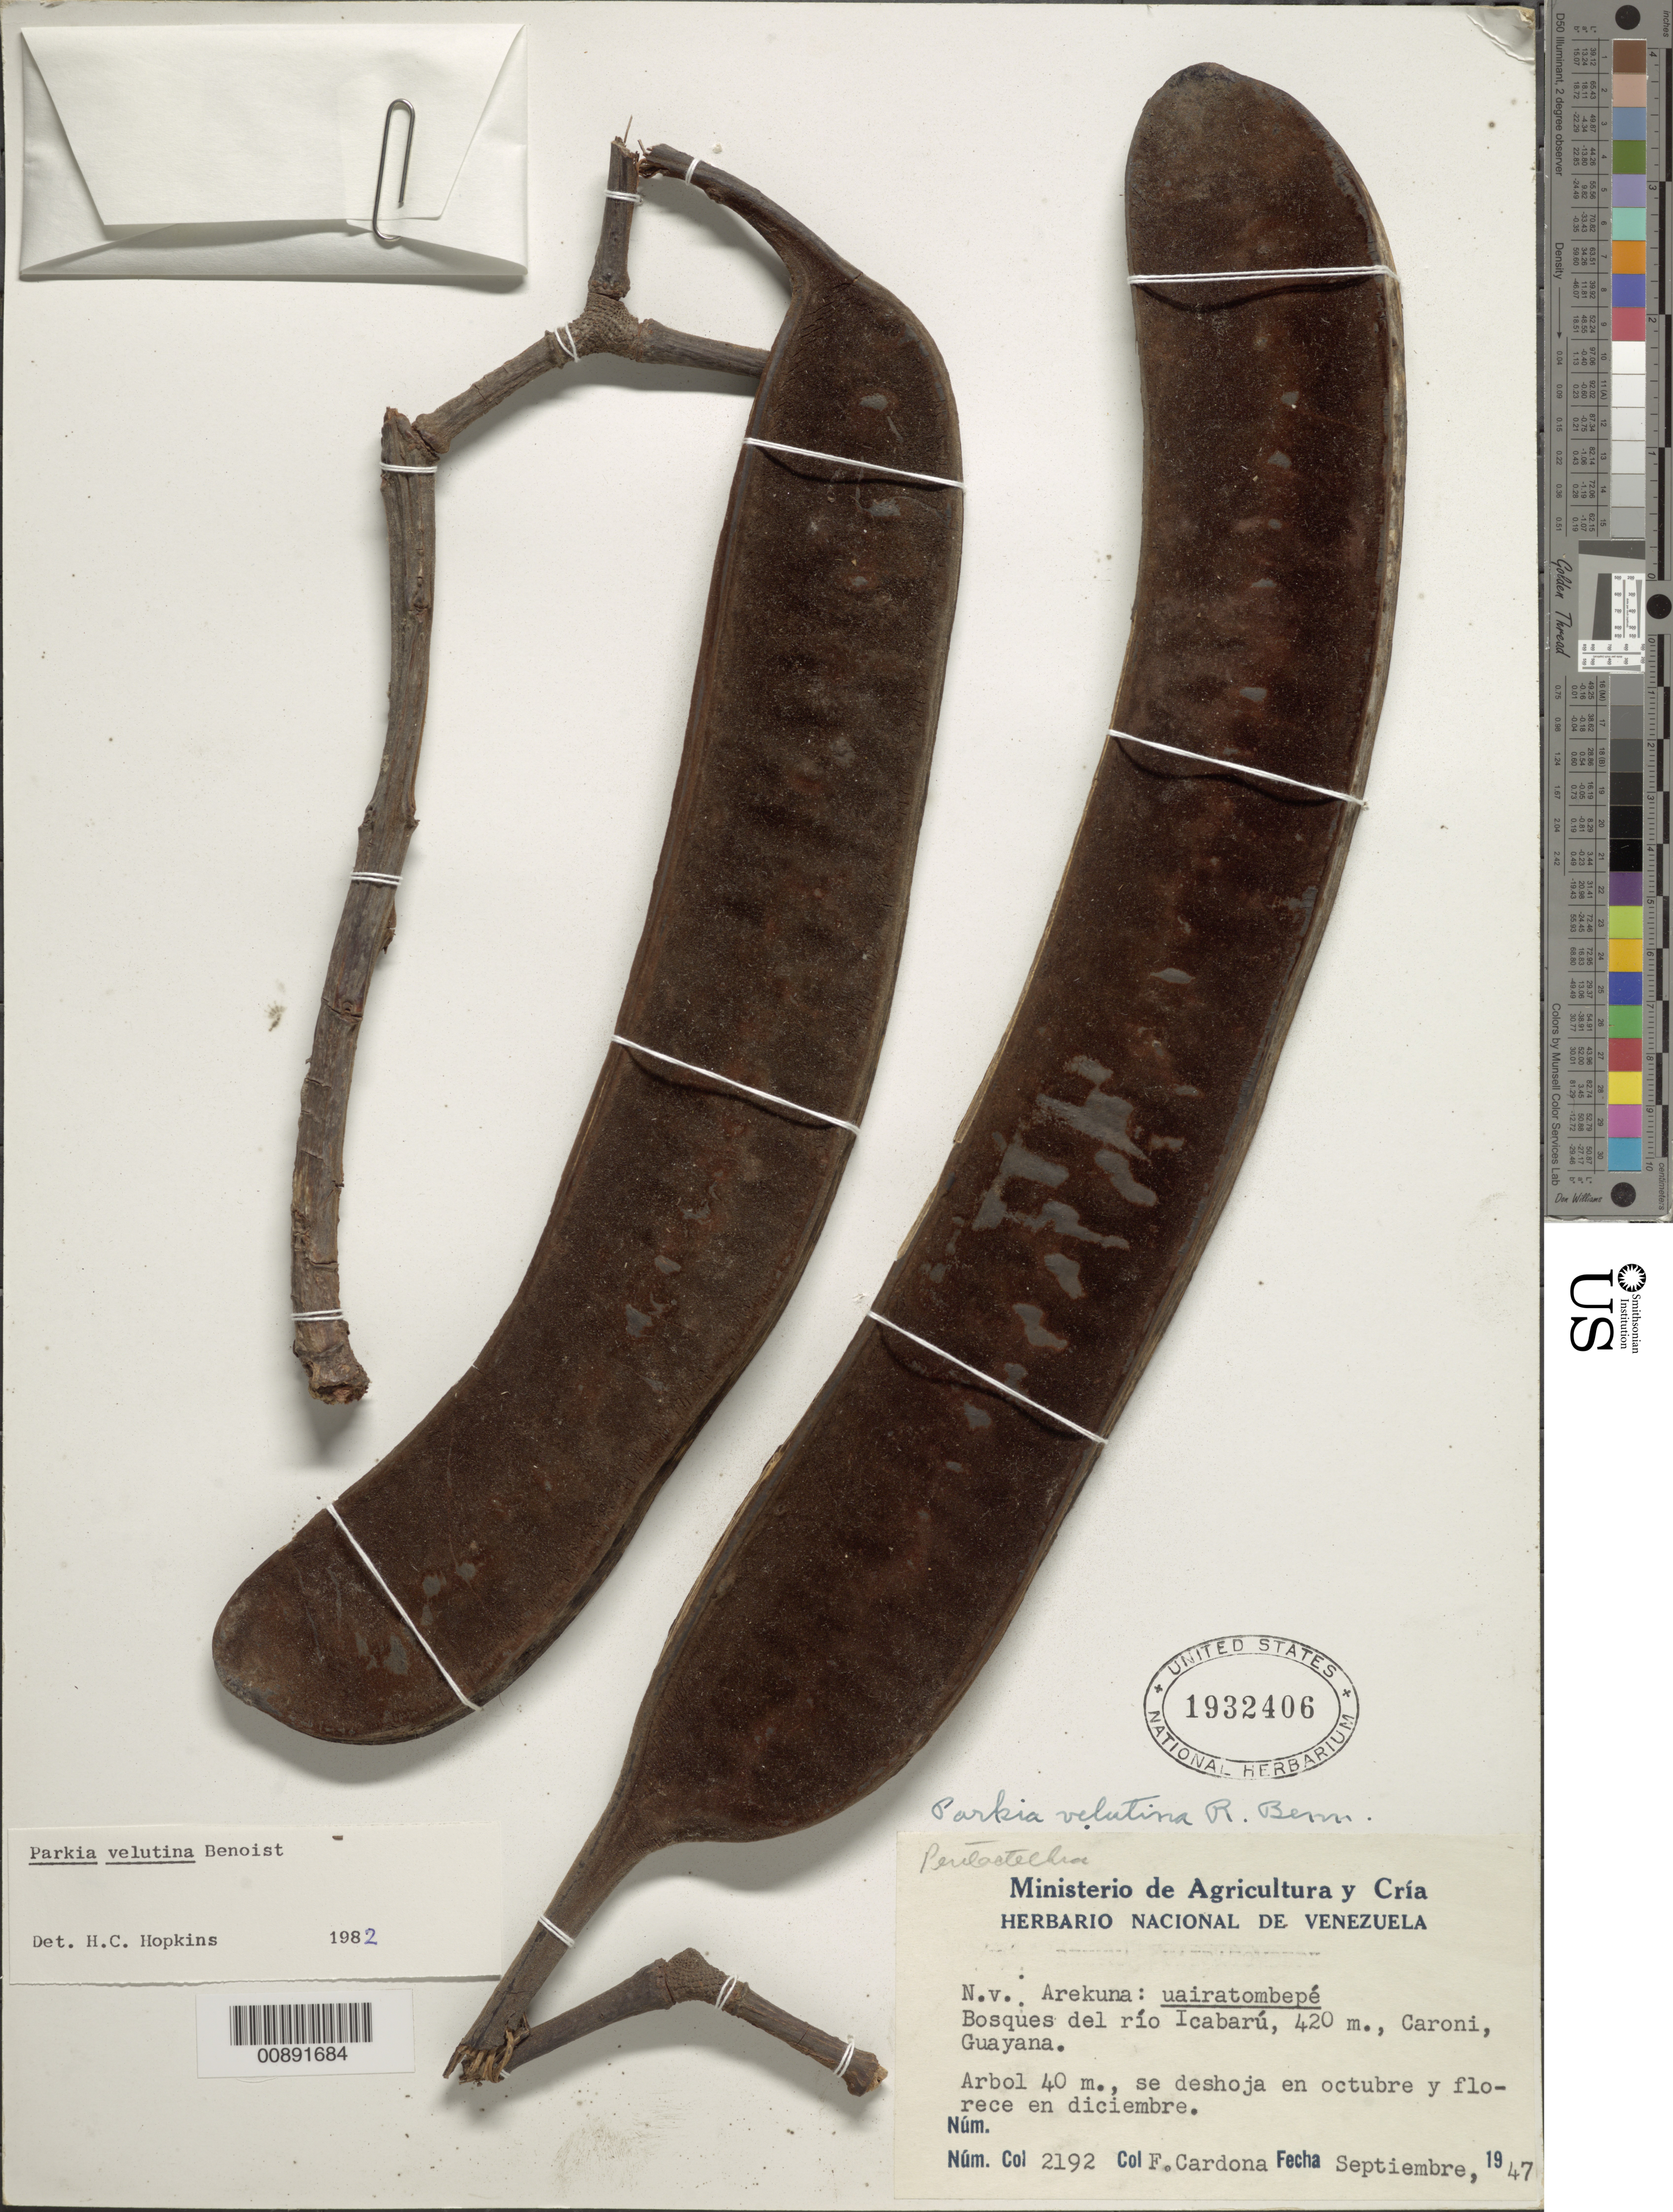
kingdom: Plantae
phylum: Tracheophyta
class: Magnoliopsida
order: Fabales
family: Fabaceae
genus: Parkia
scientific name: Parkia velutina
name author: Benoist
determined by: Hopkins, H. C.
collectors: F. Cardona Puig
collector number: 2192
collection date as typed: Sep-47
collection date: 1947-09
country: Venezuela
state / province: Bolívar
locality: Río Icabarú, Caroní, Guayana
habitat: Bosques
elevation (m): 420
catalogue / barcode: US 1932406